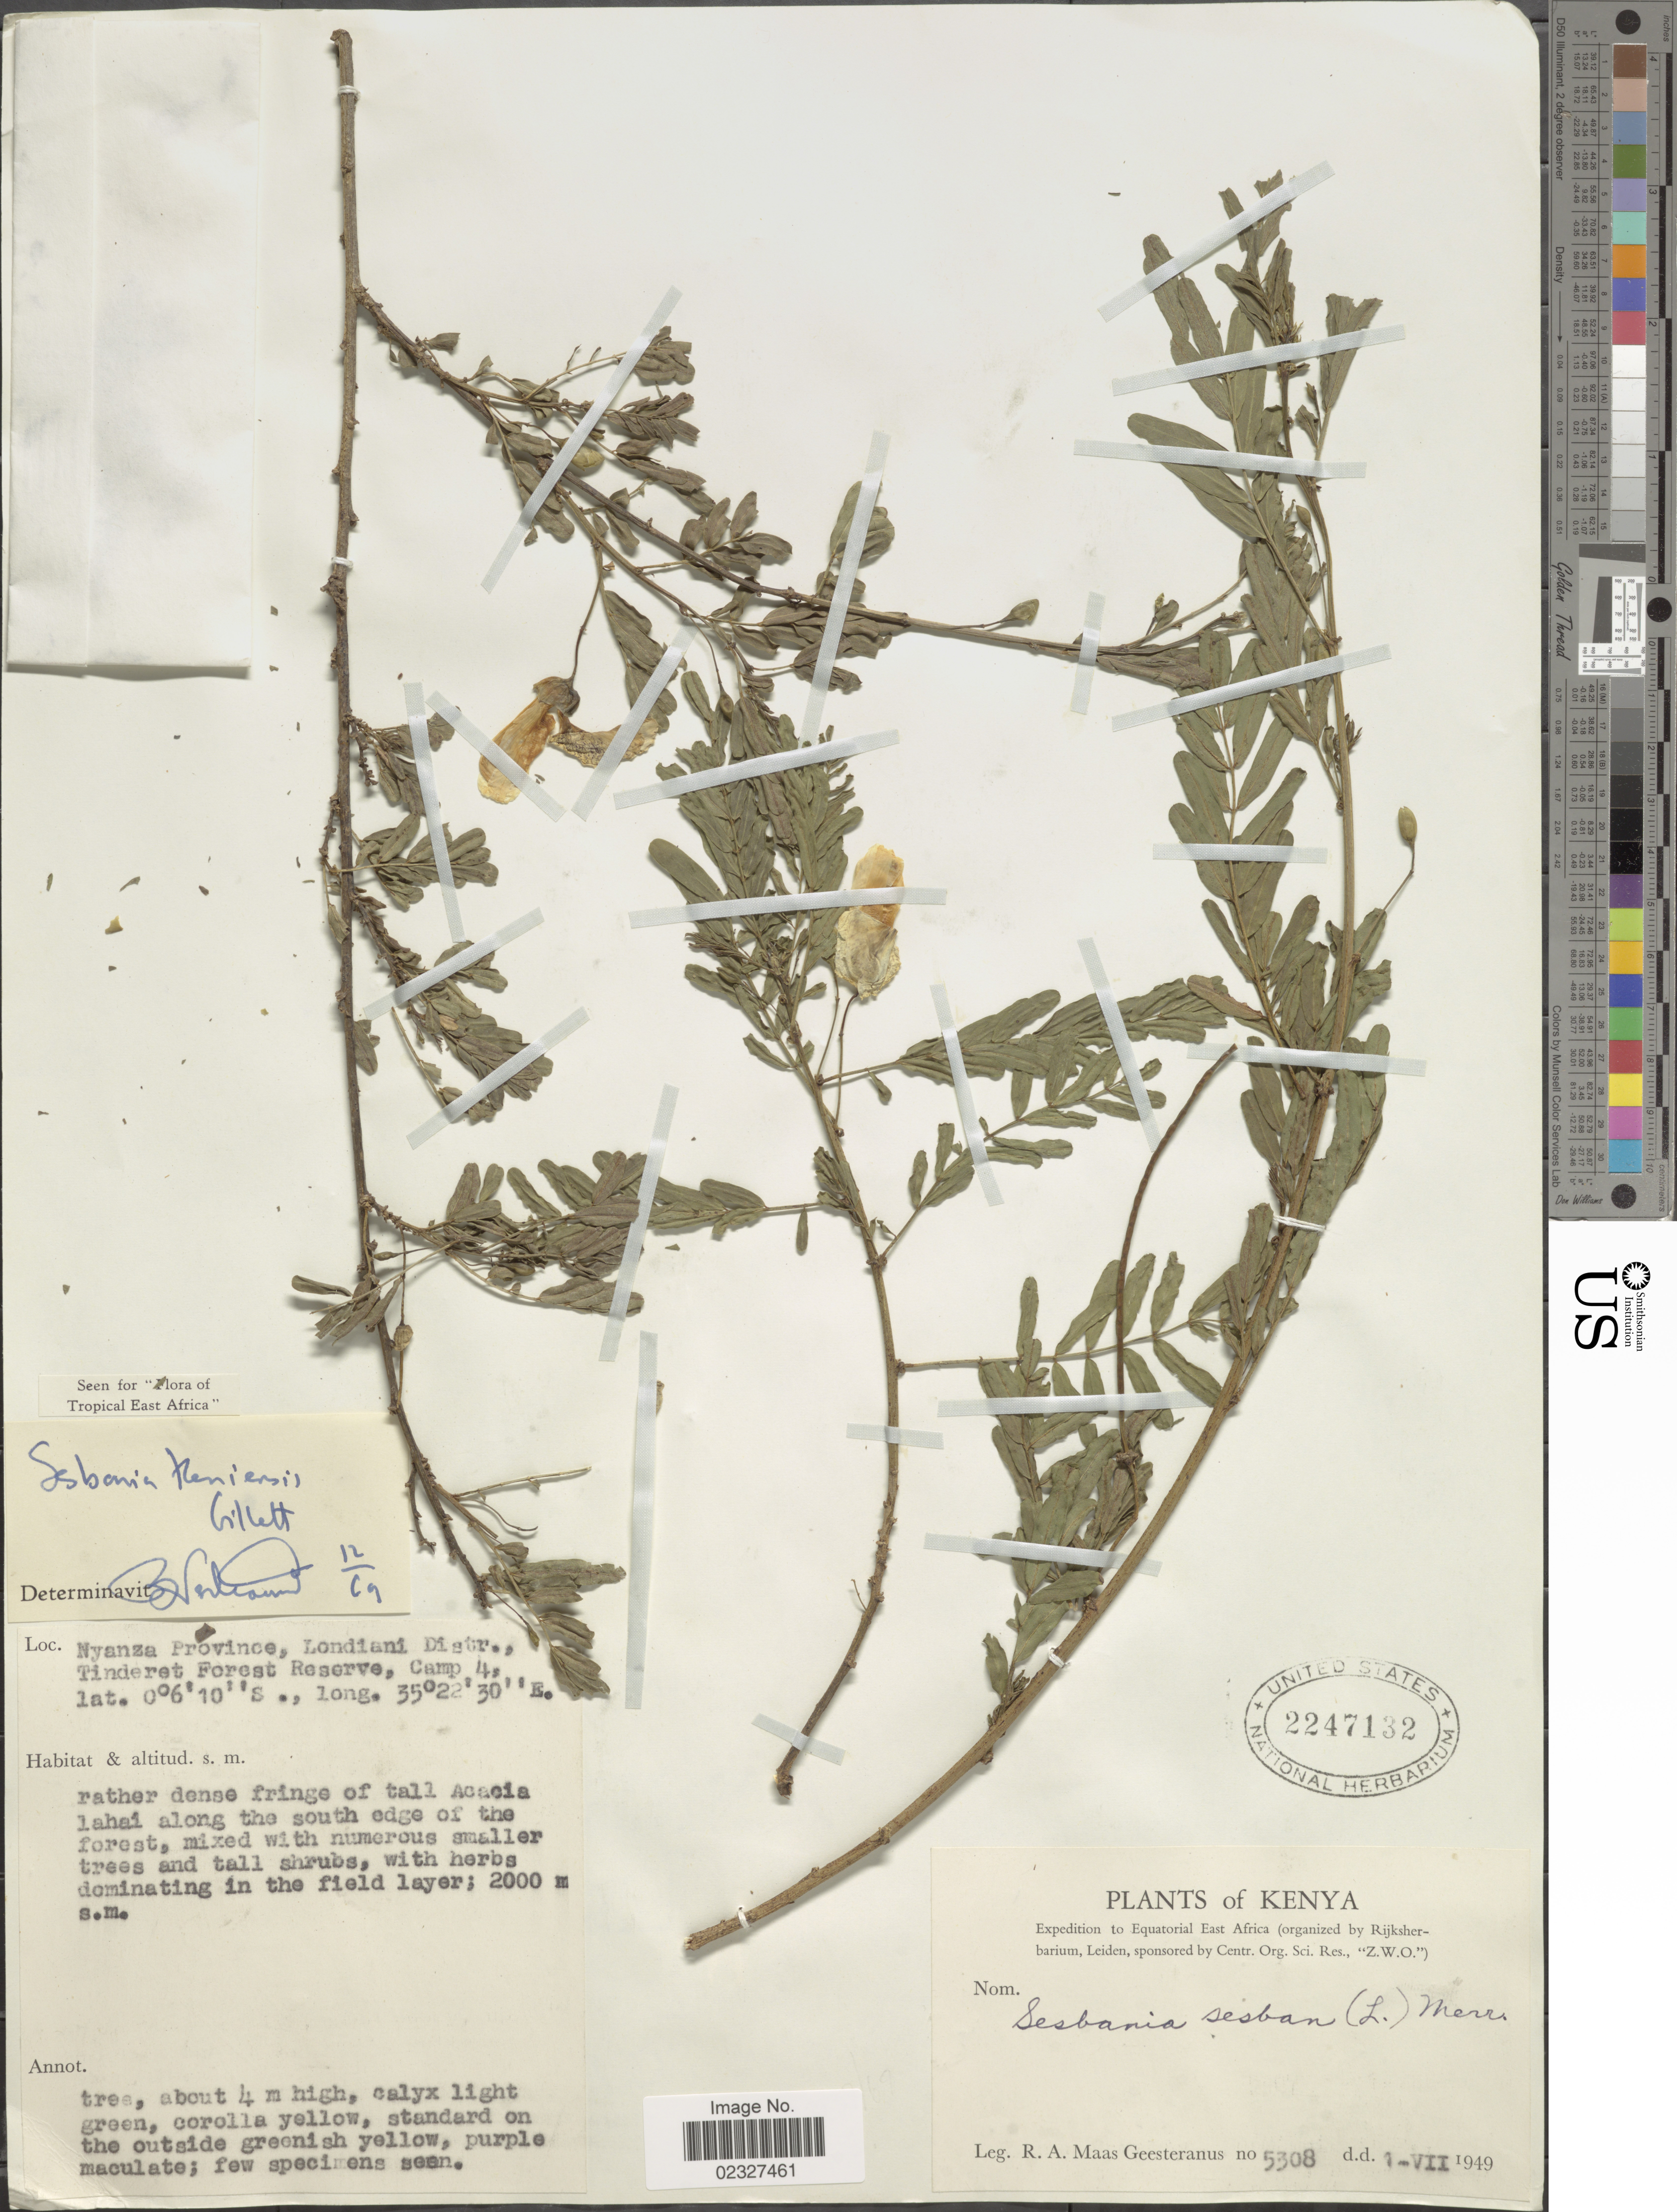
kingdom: Plantae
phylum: Tracheophyta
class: Magnoliopsida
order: Fabales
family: Fabaceae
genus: Sesbania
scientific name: Sesbania keniensis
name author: J.B. Gillett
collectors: R. A. Maas Geesteranus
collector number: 5308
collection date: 1949-07-01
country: Kenya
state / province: Kericho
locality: Londiani Distr., Tinderet Forest Reserve, Camp 4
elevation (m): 2000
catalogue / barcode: US 2247132